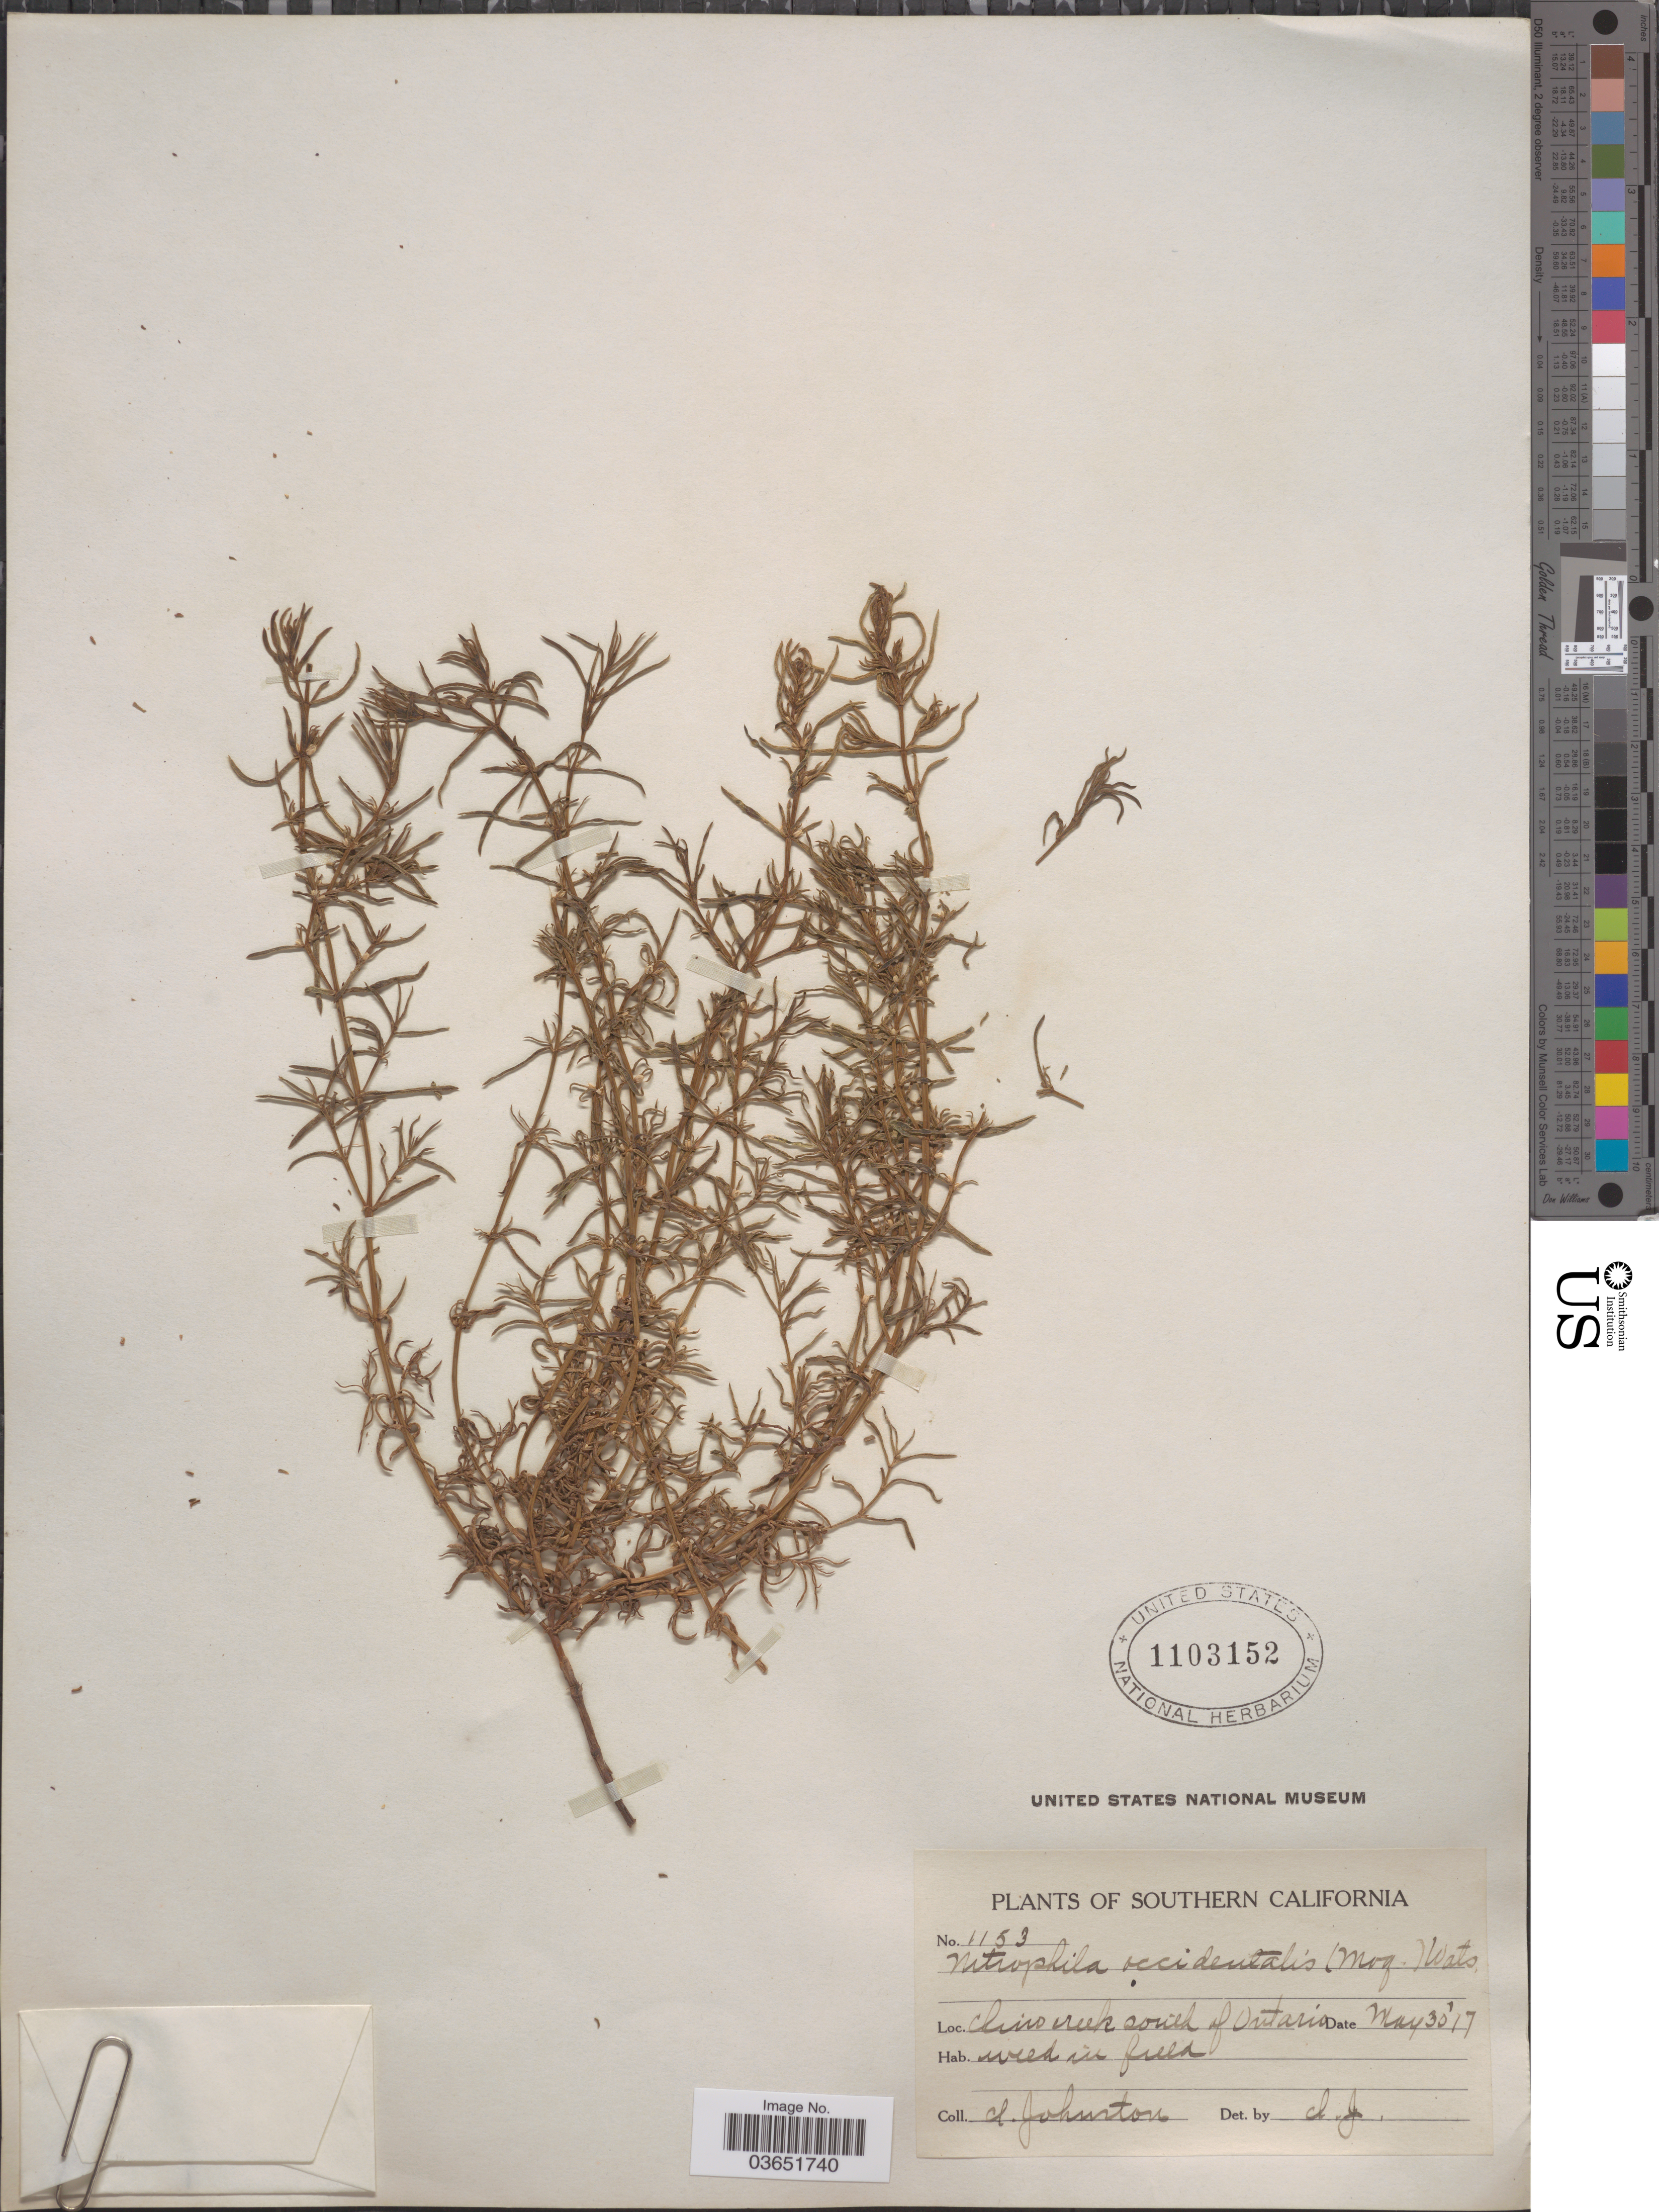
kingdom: Plantae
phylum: Tracheophyta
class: Magnoliopsida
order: Caryophyllales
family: Amaranthaceae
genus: Nitrophila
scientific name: Nitrophila occidentalis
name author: (Moq.) S. Watson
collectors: I. Johnston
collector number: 1153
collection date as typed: Transcribed d/m/y: 30/5/17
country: United States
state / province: California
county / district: Butte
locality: Chico creek south of Ontario.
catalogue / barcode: US 1103152